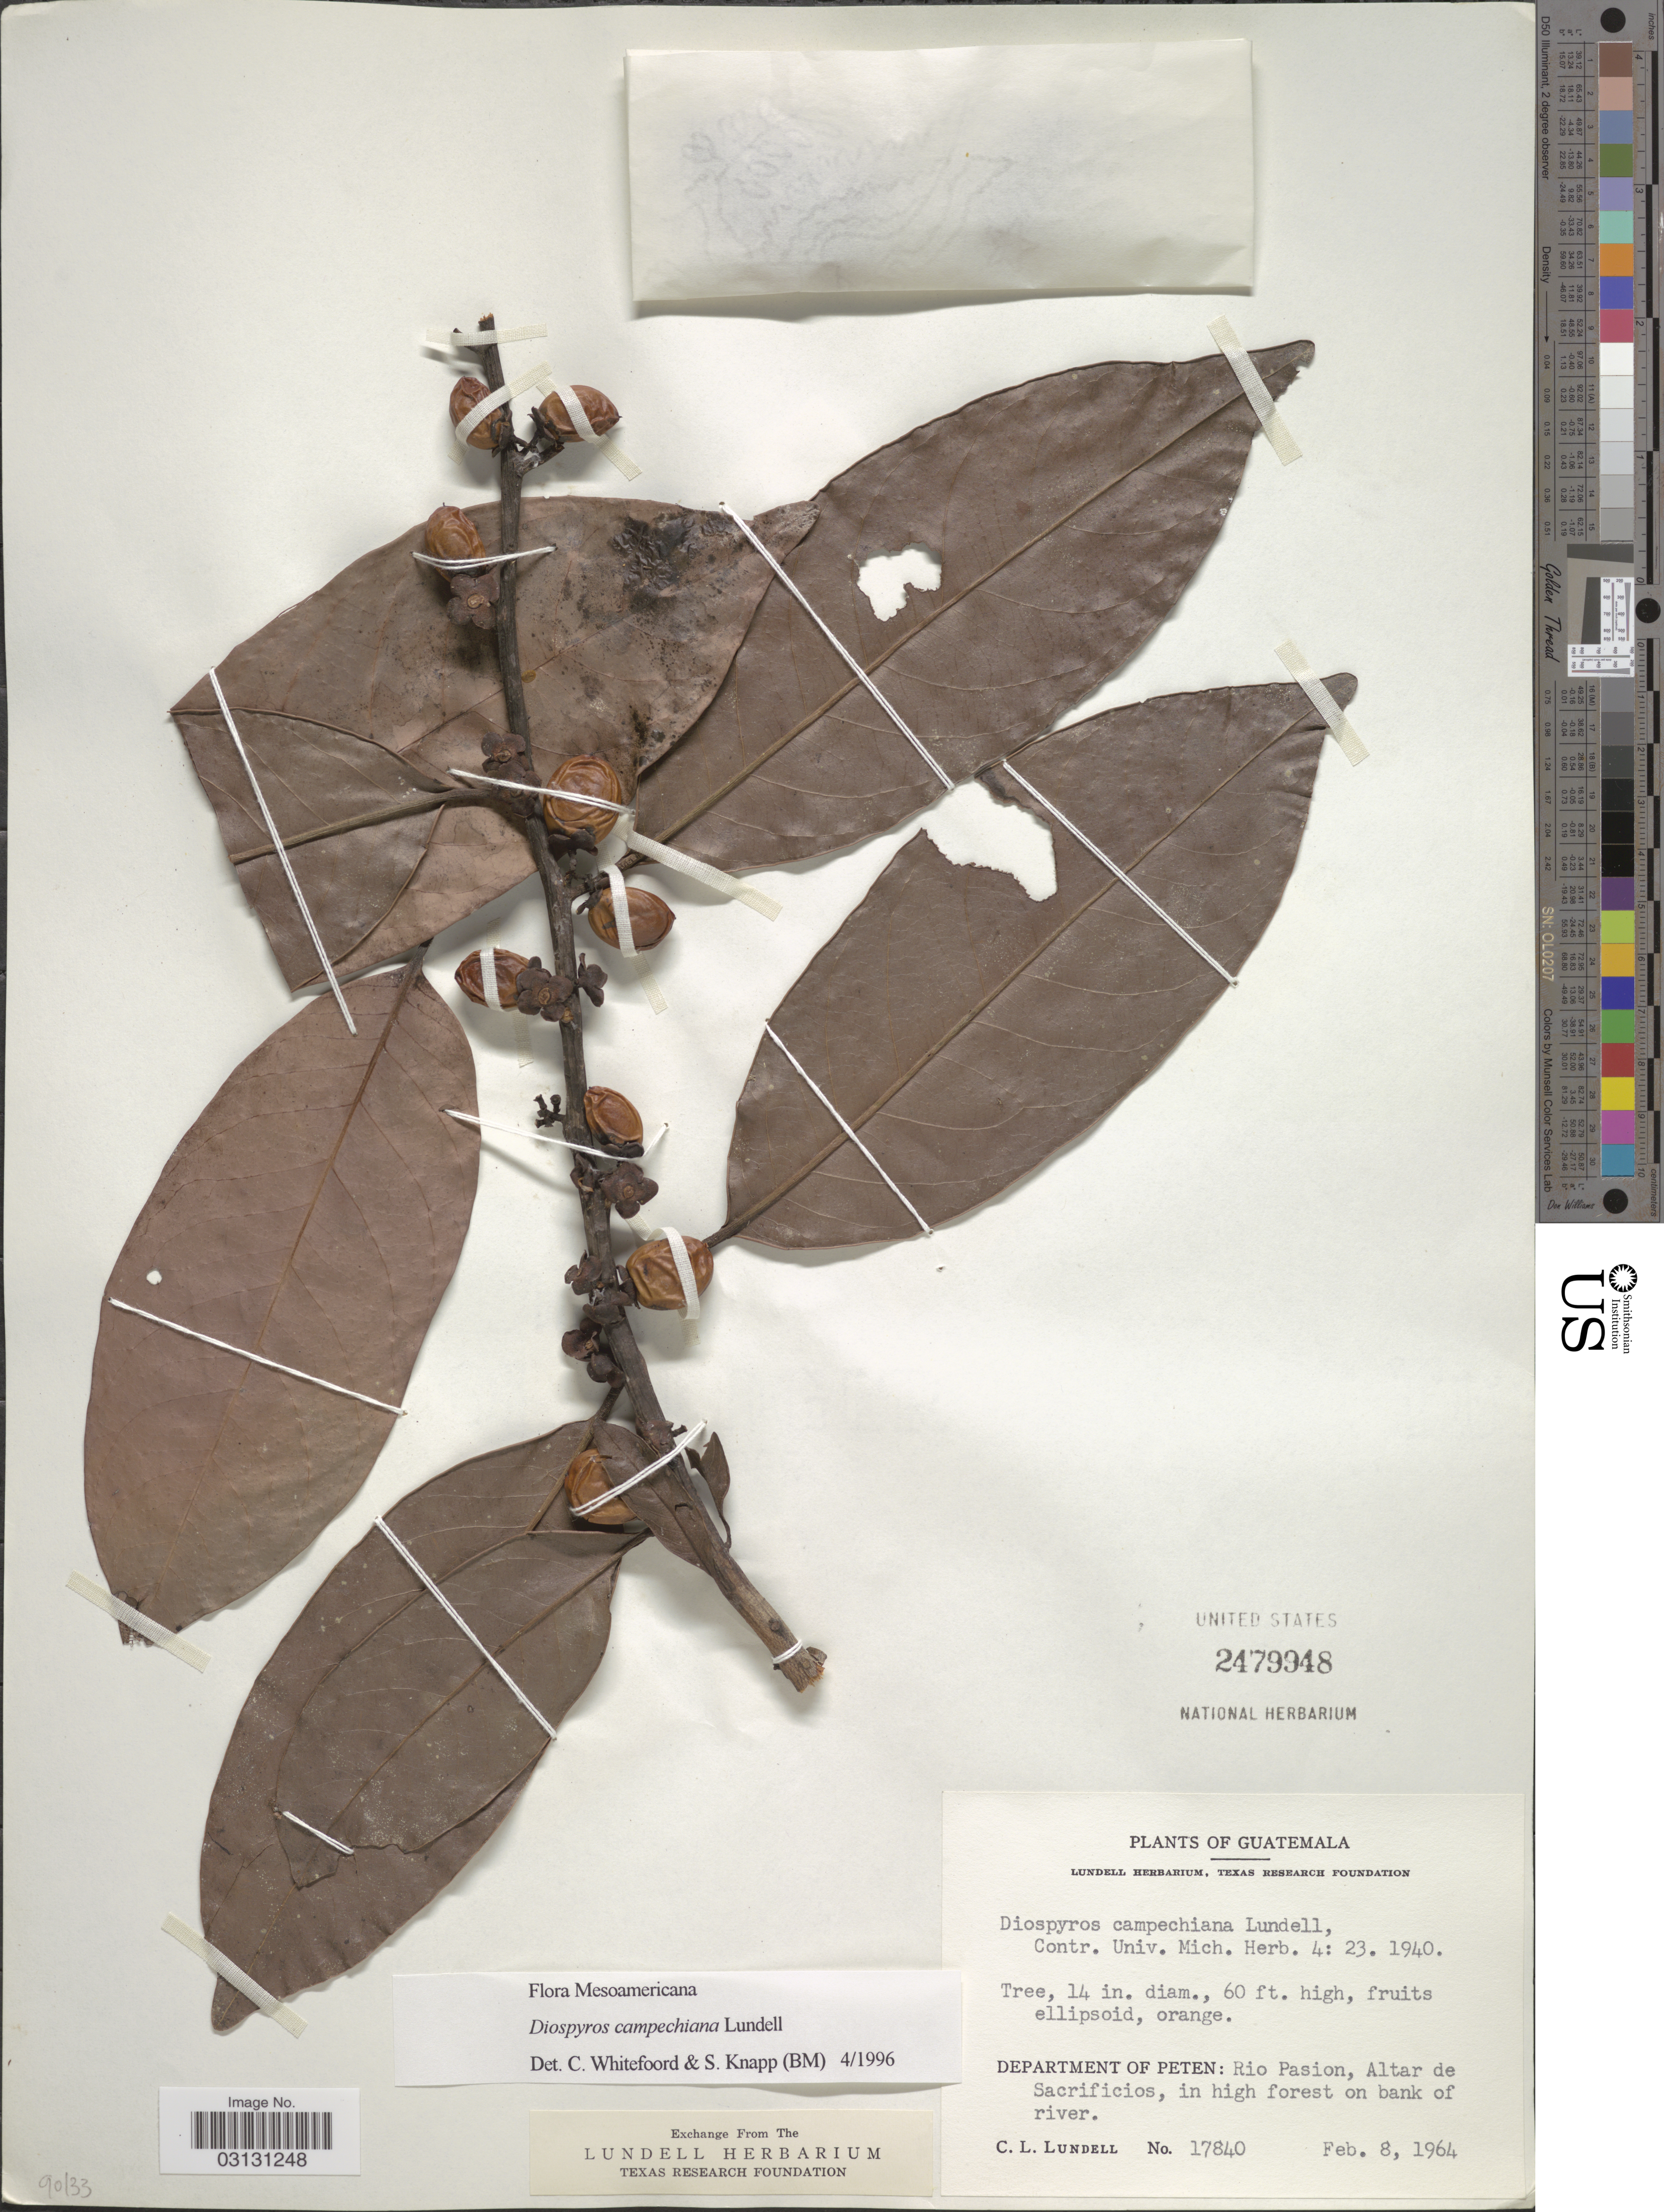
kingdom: Plantae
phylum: Tracheophyta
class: Magnoliopsida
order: Ericales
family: Ebenaceae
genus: Diospyros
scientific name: Diospyros campechiana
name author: Lundell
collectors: C. L. Lundell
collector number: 17840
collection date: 1964-02-08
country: Guatemala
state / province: El Petén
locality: Department of Peten: Rio Pasan, Altar de Sacrificios, in high forest on bank of river.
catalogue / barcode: US 2479948